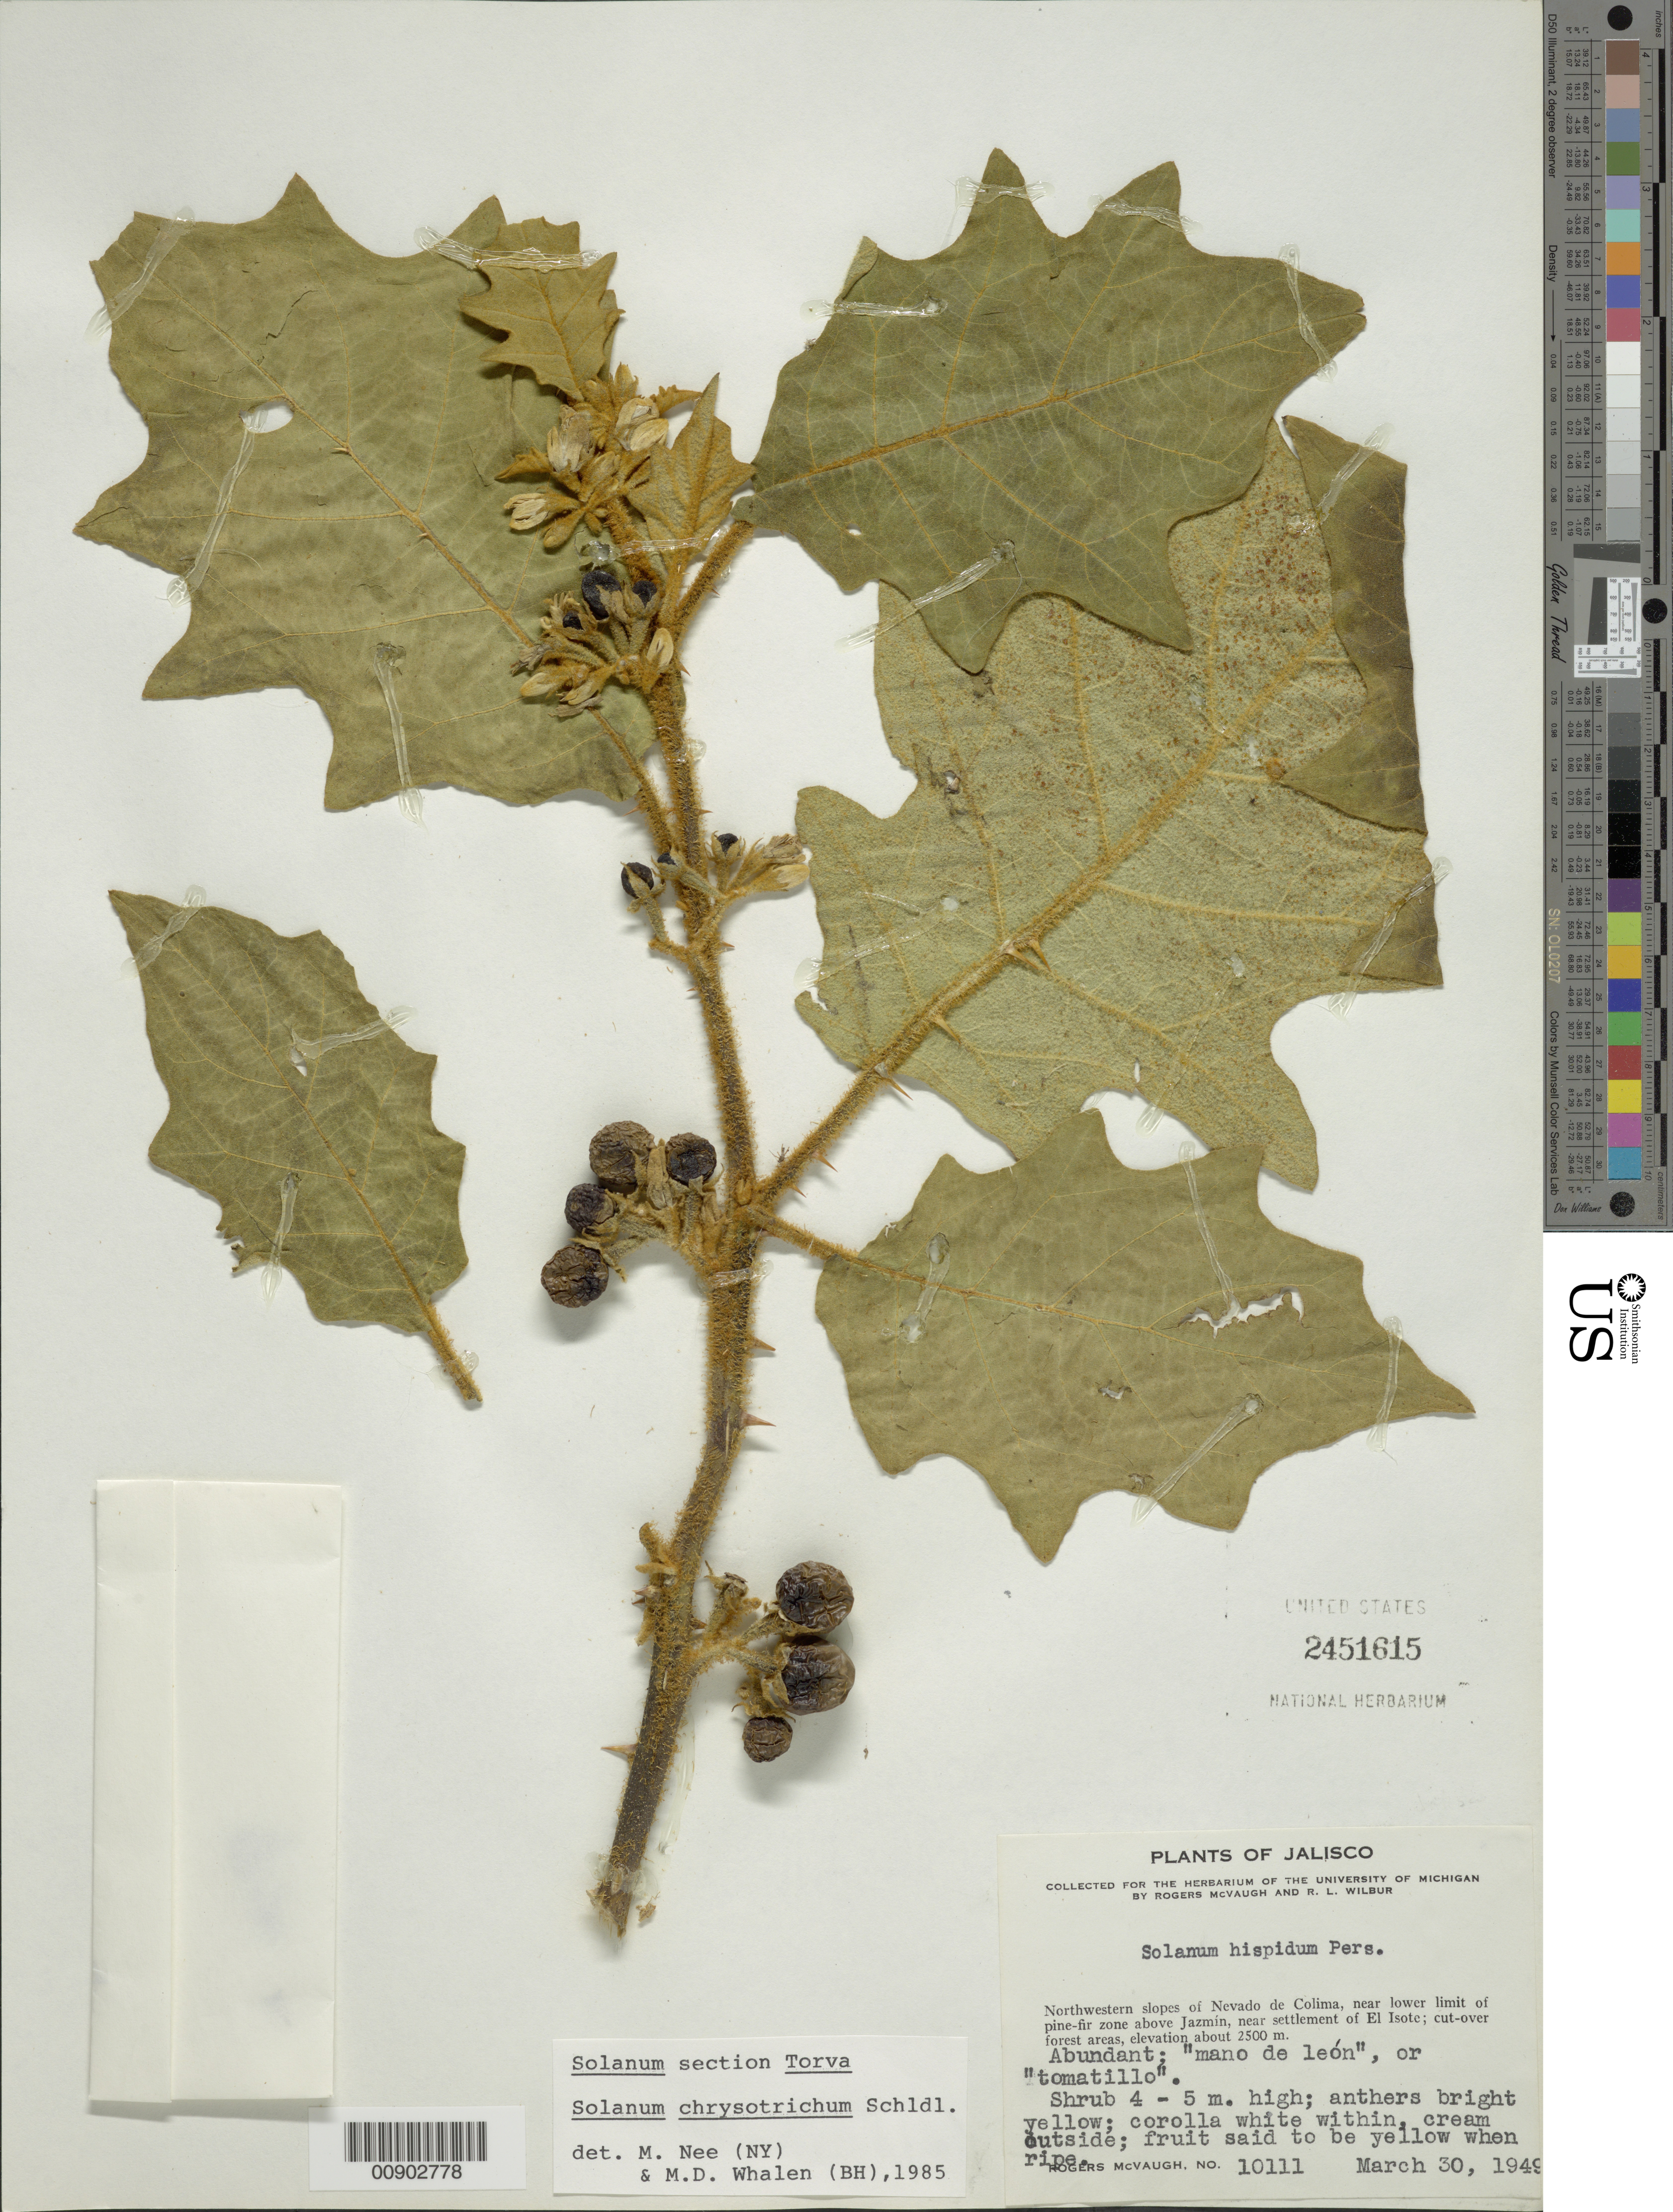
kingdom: Plantae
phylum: Tracheophyta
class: Magnoliopsida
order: Solanales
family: Solanaceae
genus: Solanum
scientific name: Solanum chrysotrichum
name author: Schltdl.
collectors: R. McVaugh & Wilbbur, R. L.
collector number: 10111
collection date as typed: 30 Mar 1949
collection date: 1949-03-30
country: Mexico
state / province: Jalisco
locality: Northwestern slopes of Nevado de Colima, above Jazmín, near settlement of El Isote.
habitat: Near lower limit of pine-fir zone. Cut-over forest areas.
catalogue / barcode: US 2451615